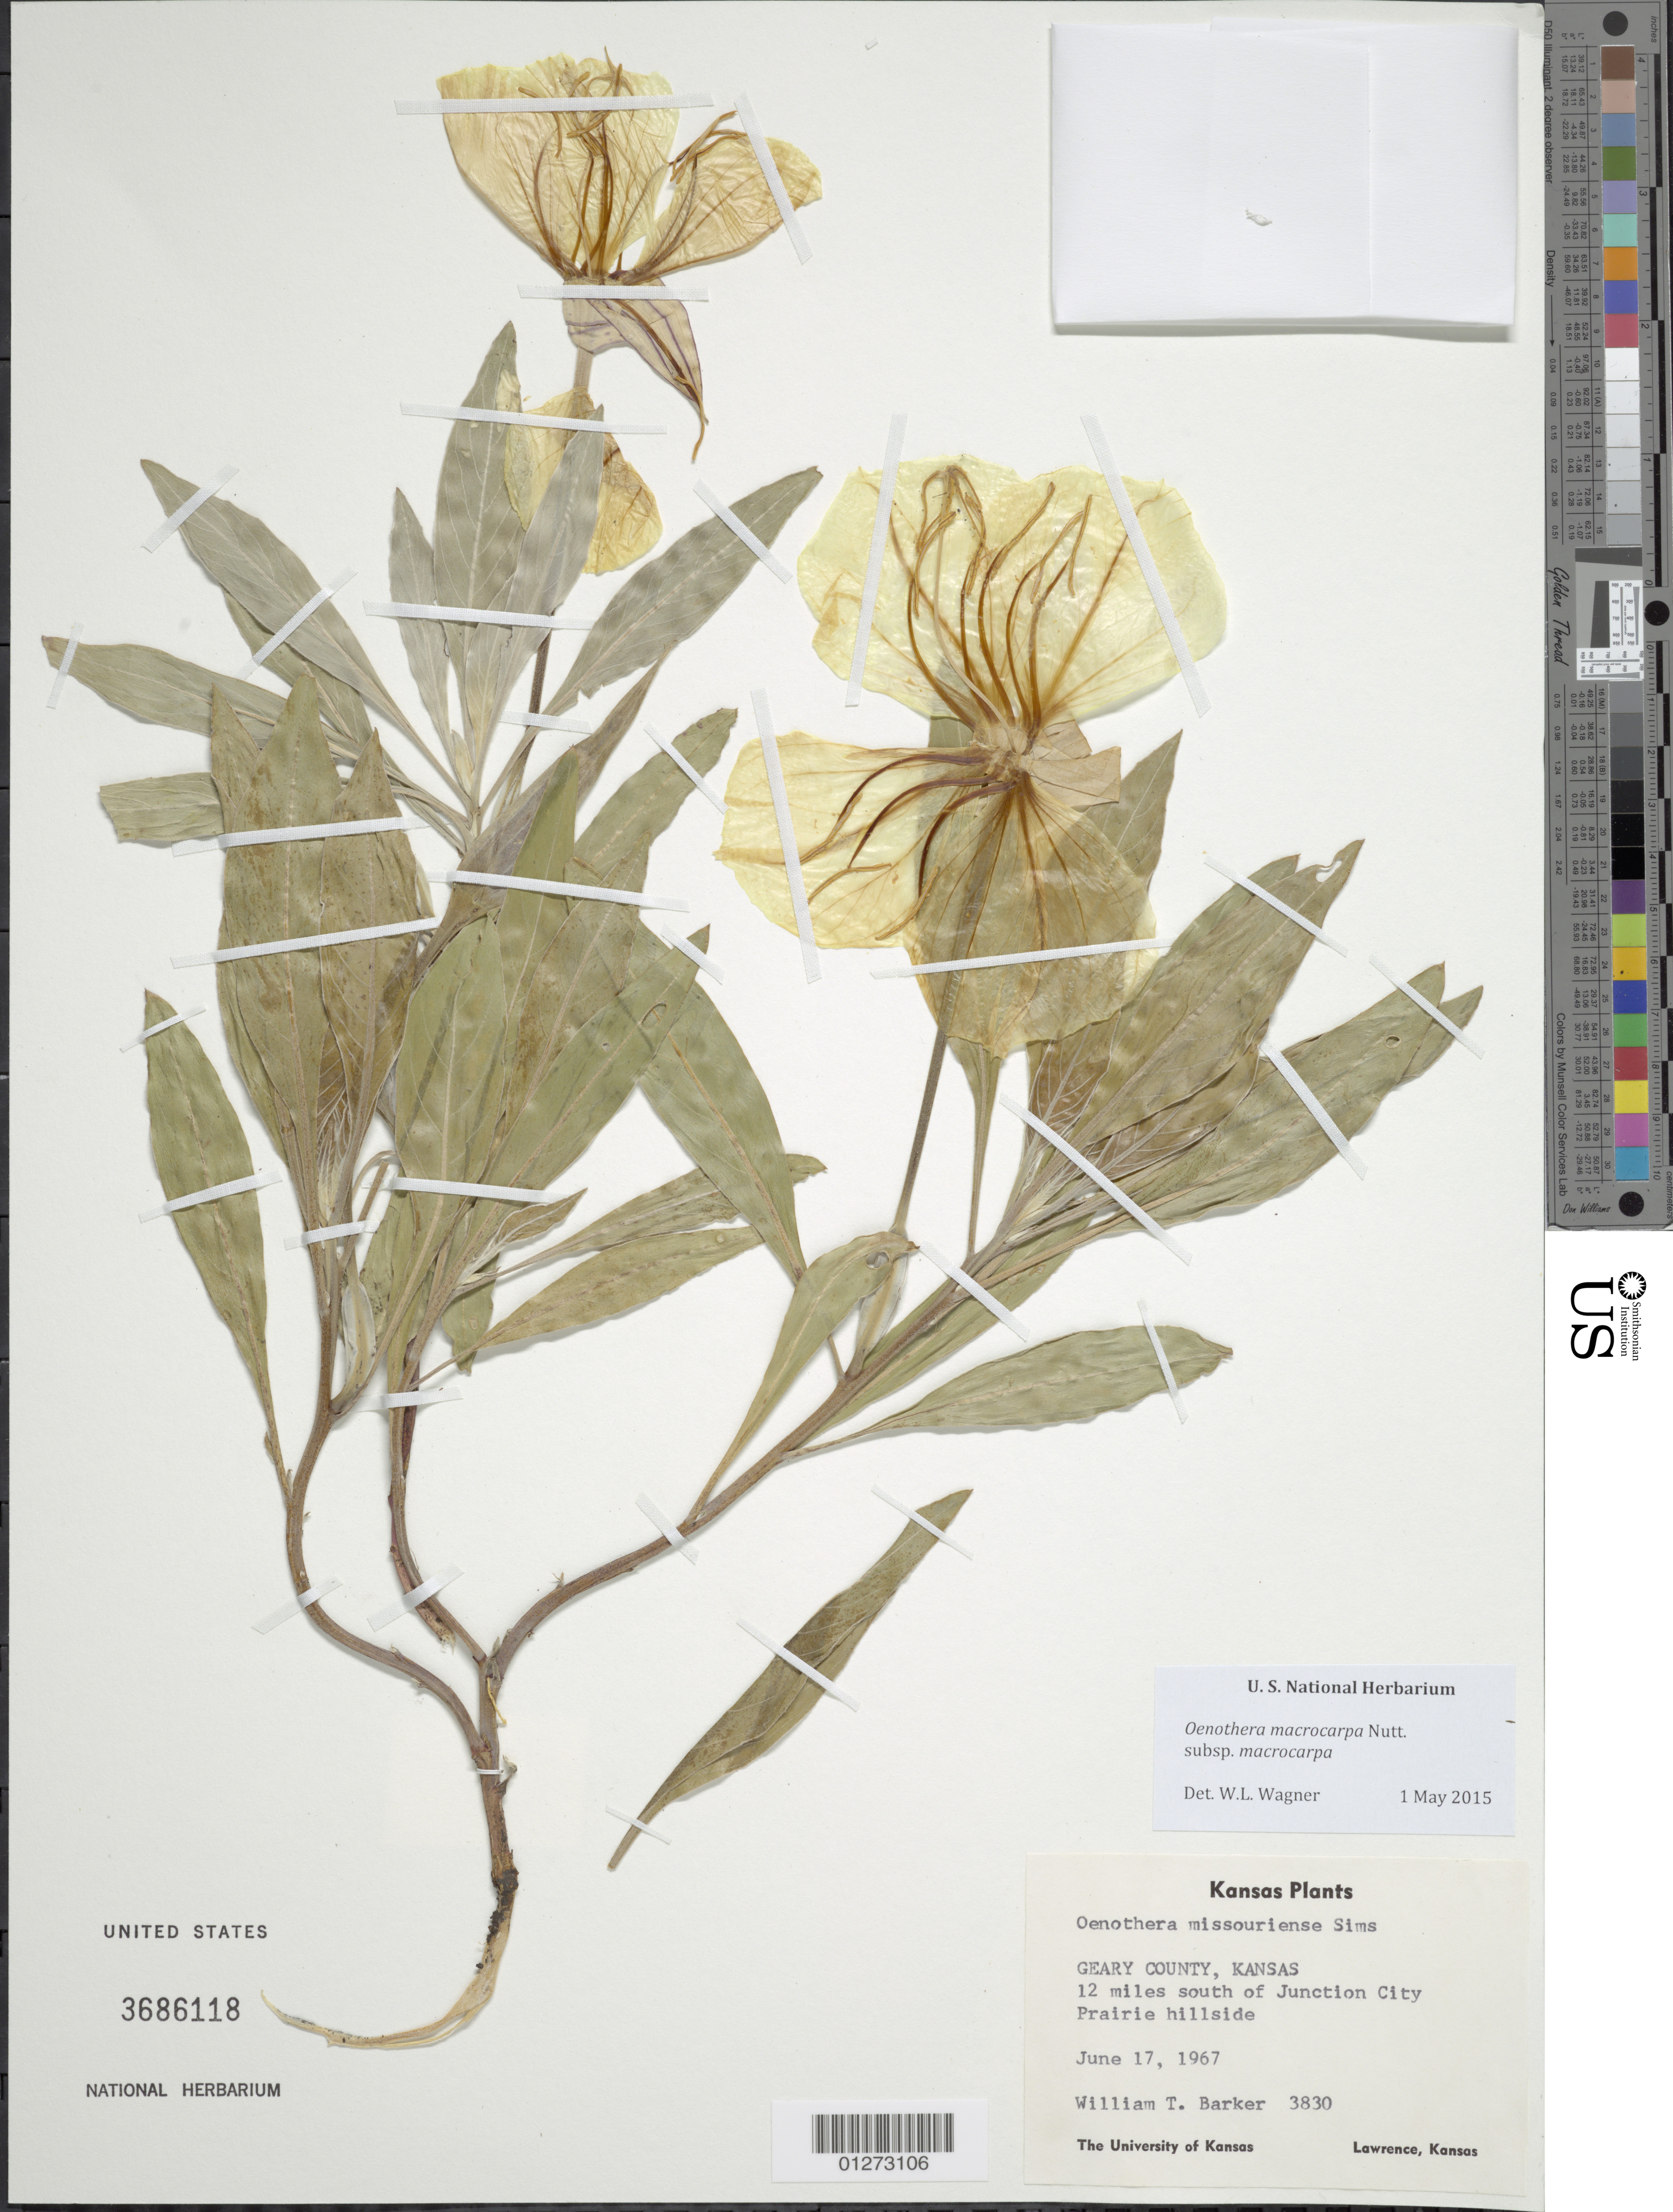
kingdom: Plantae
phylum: Tracheophyta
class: Magnoliopsida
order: Myrtales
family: Onagraceae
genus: Oenothera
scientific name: Oenothera macrocarpa subsp. macrocarpa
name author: Nutt.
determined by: Wagner, W. L., (BOT), Smithsonian Institution - National Museum of Natural History (UNITED STATES)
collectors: W. T. Barker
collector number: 3830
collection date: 1967-06-17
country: United States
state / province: Kansas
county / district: Geary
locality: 12 miles south of Junction City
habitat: Prairie hillside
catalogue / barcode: US 3686118